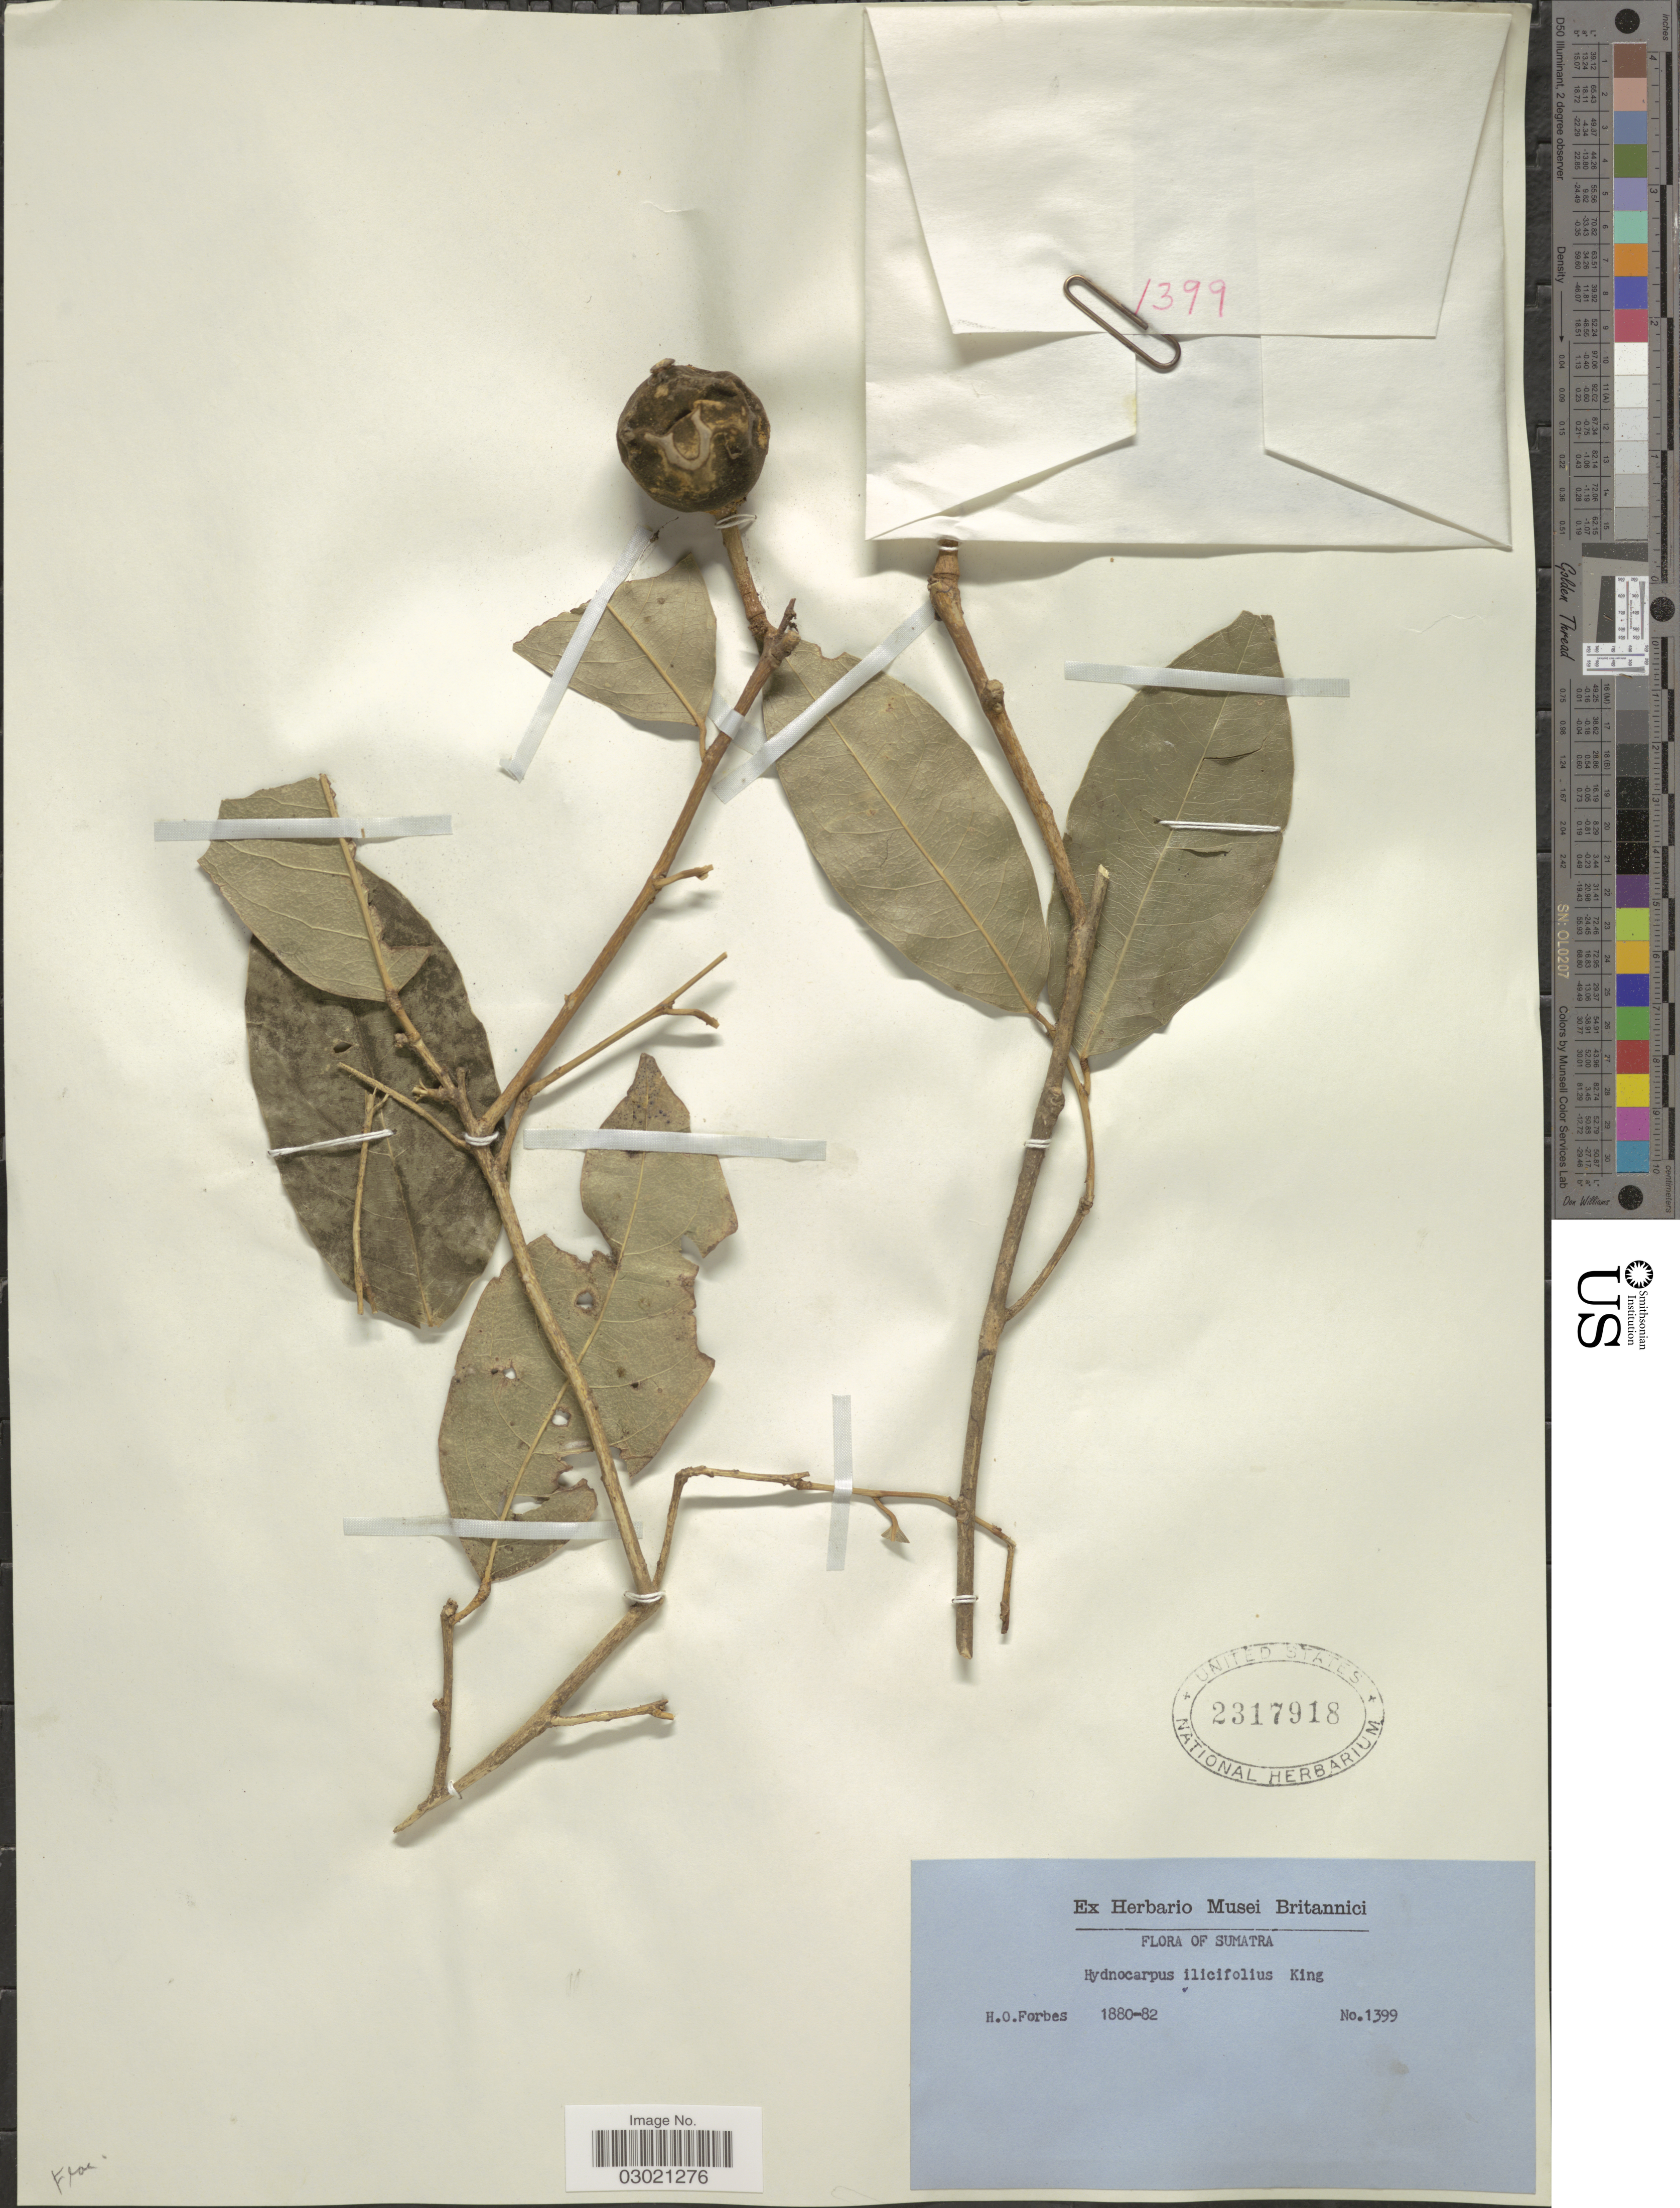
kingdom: Plantae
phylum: Tracheophyta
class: Magnoliopsida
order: Malpighiales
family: Achariaceae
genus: Hydnocarpus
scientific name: Hydnocarpus ilicifolius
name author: R.M. King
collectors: H. O. Forbes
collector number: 1399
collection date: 1880/1882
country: Indonesia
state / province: Sumatra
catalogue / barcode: US 2317918